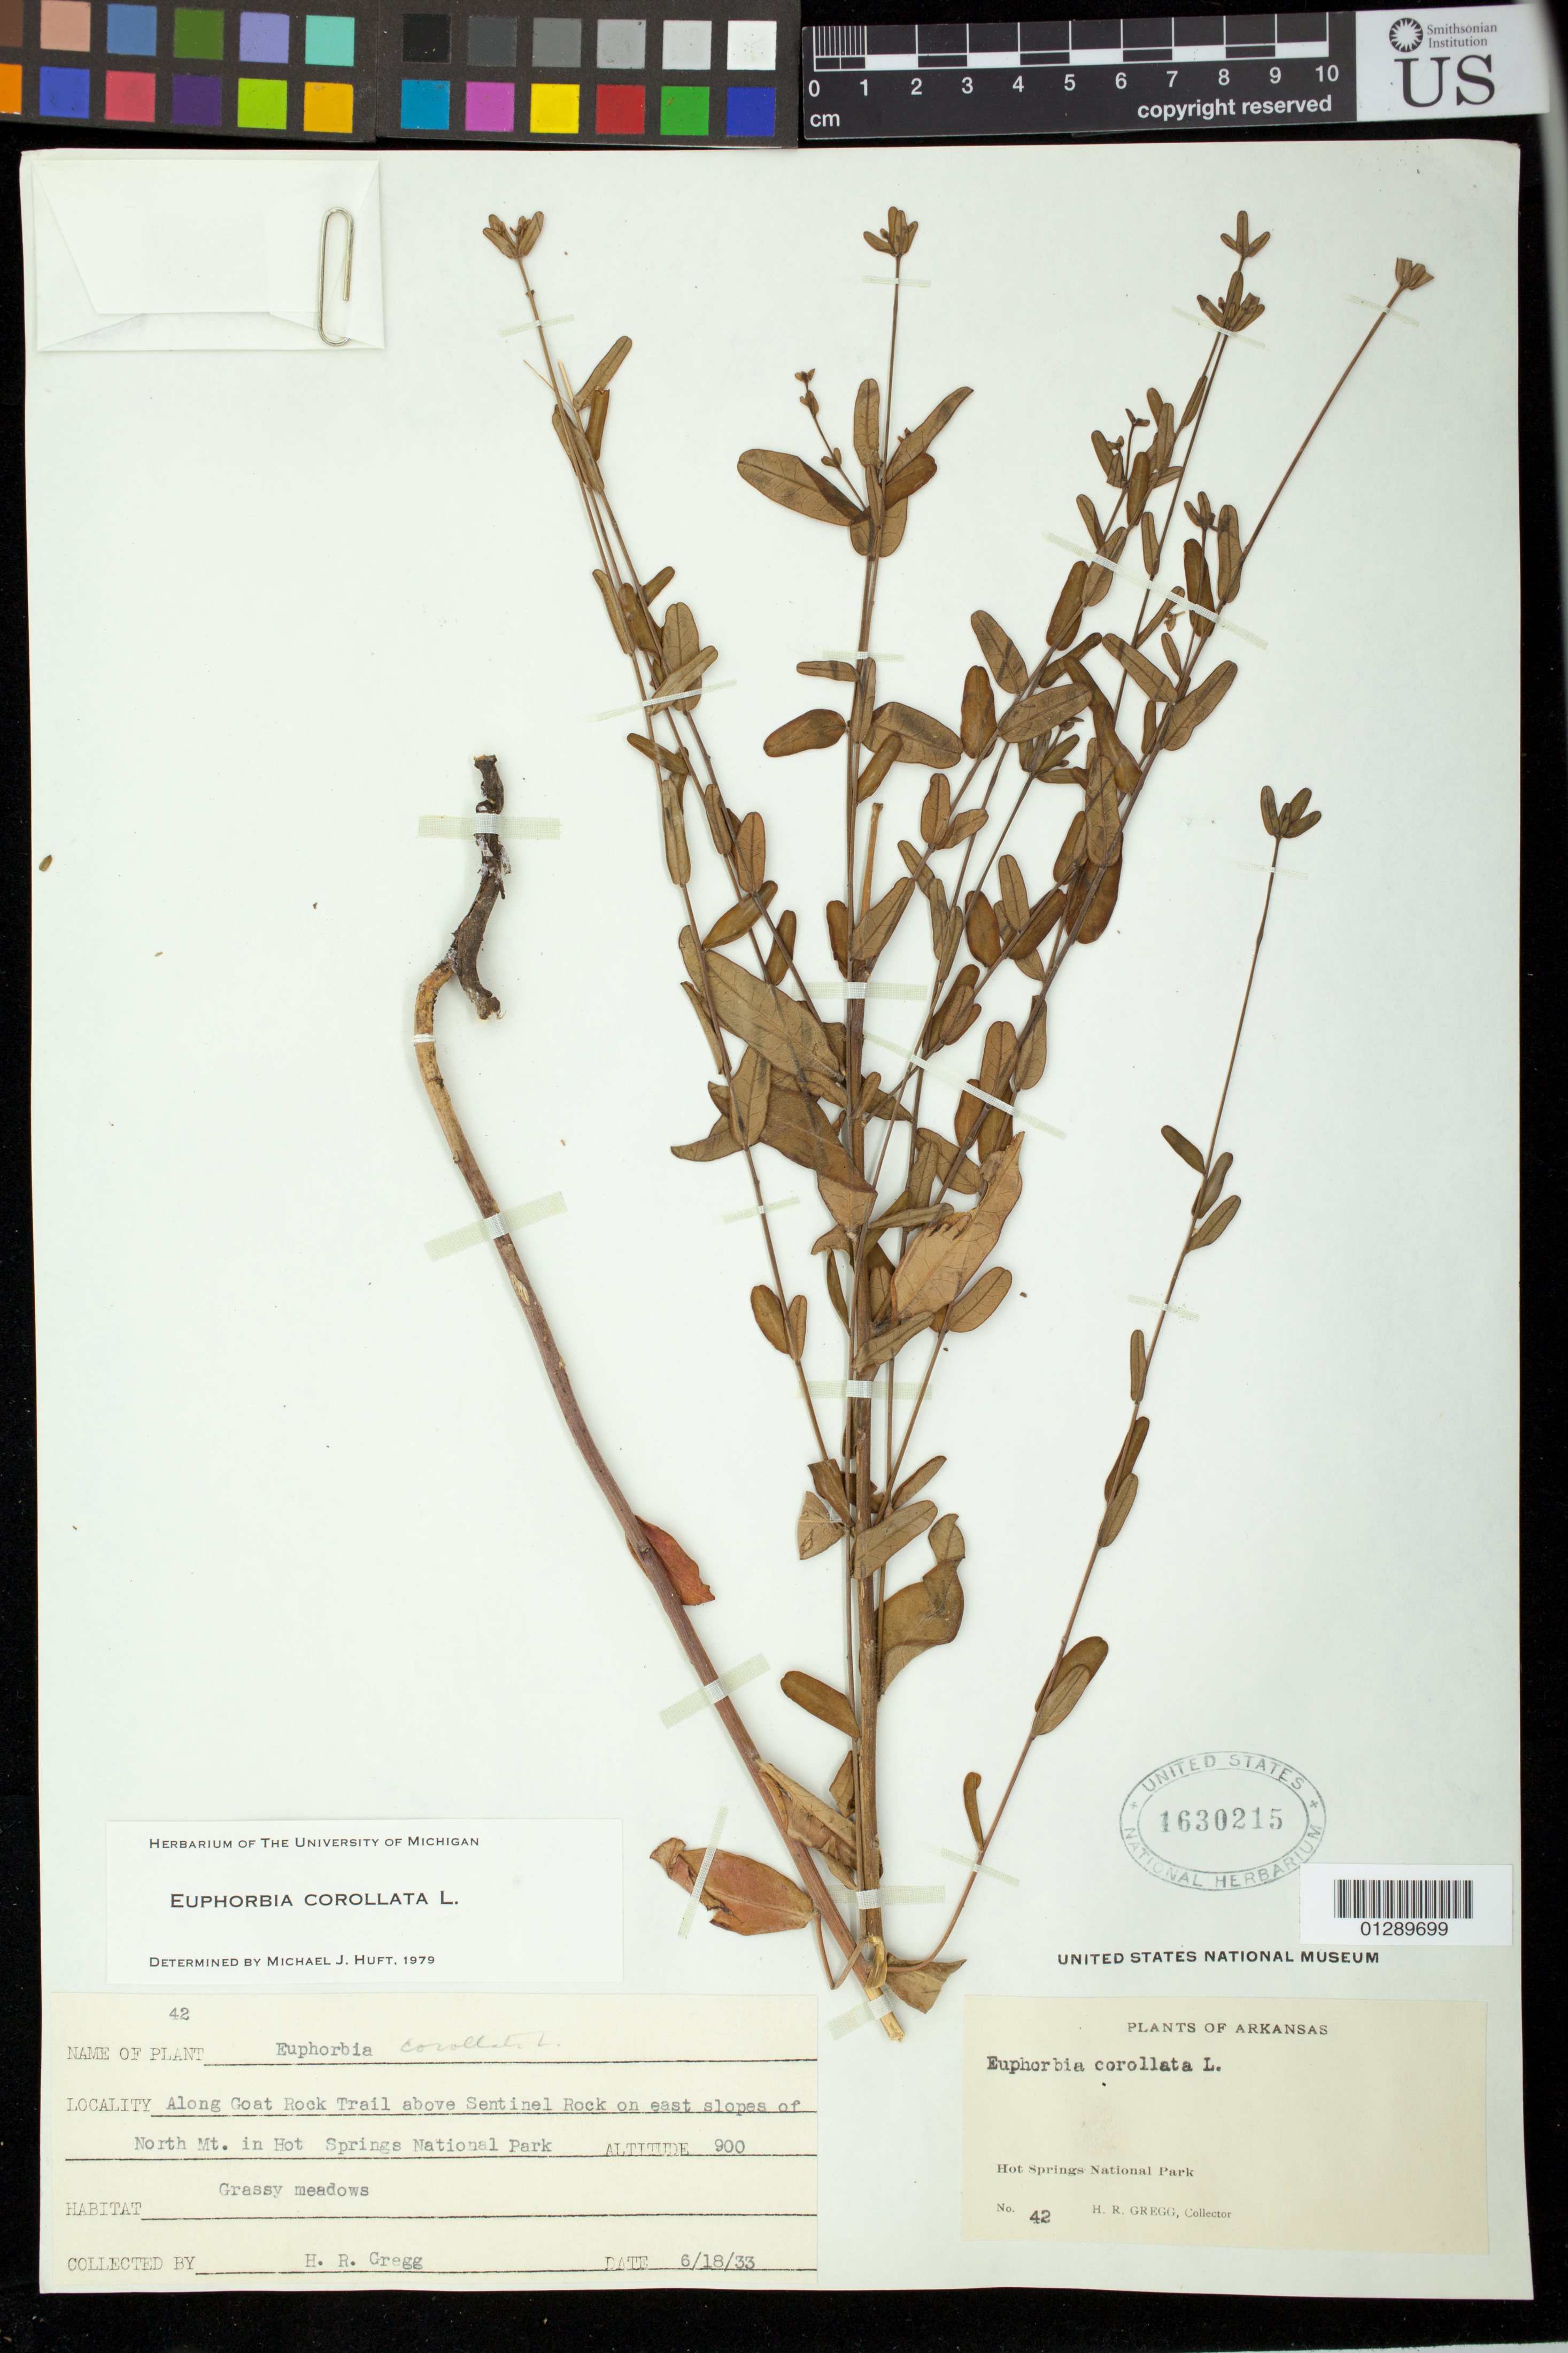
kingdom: Plantae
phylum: Tracheophyta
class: Magnoliopsida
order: Malpighiales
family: Euphorbiaceae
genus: Euphorbia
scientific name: Euphorbia corollata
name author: L.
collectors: H. Gregg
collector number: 42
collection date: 1933-06-18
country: United States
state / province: Arkansas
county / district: Garland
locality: Along Goat Rock Trail above Sentinel Rock on east slopes of North Mt. in Hot Springs National Park.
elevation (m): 274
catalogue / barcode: US 1630215